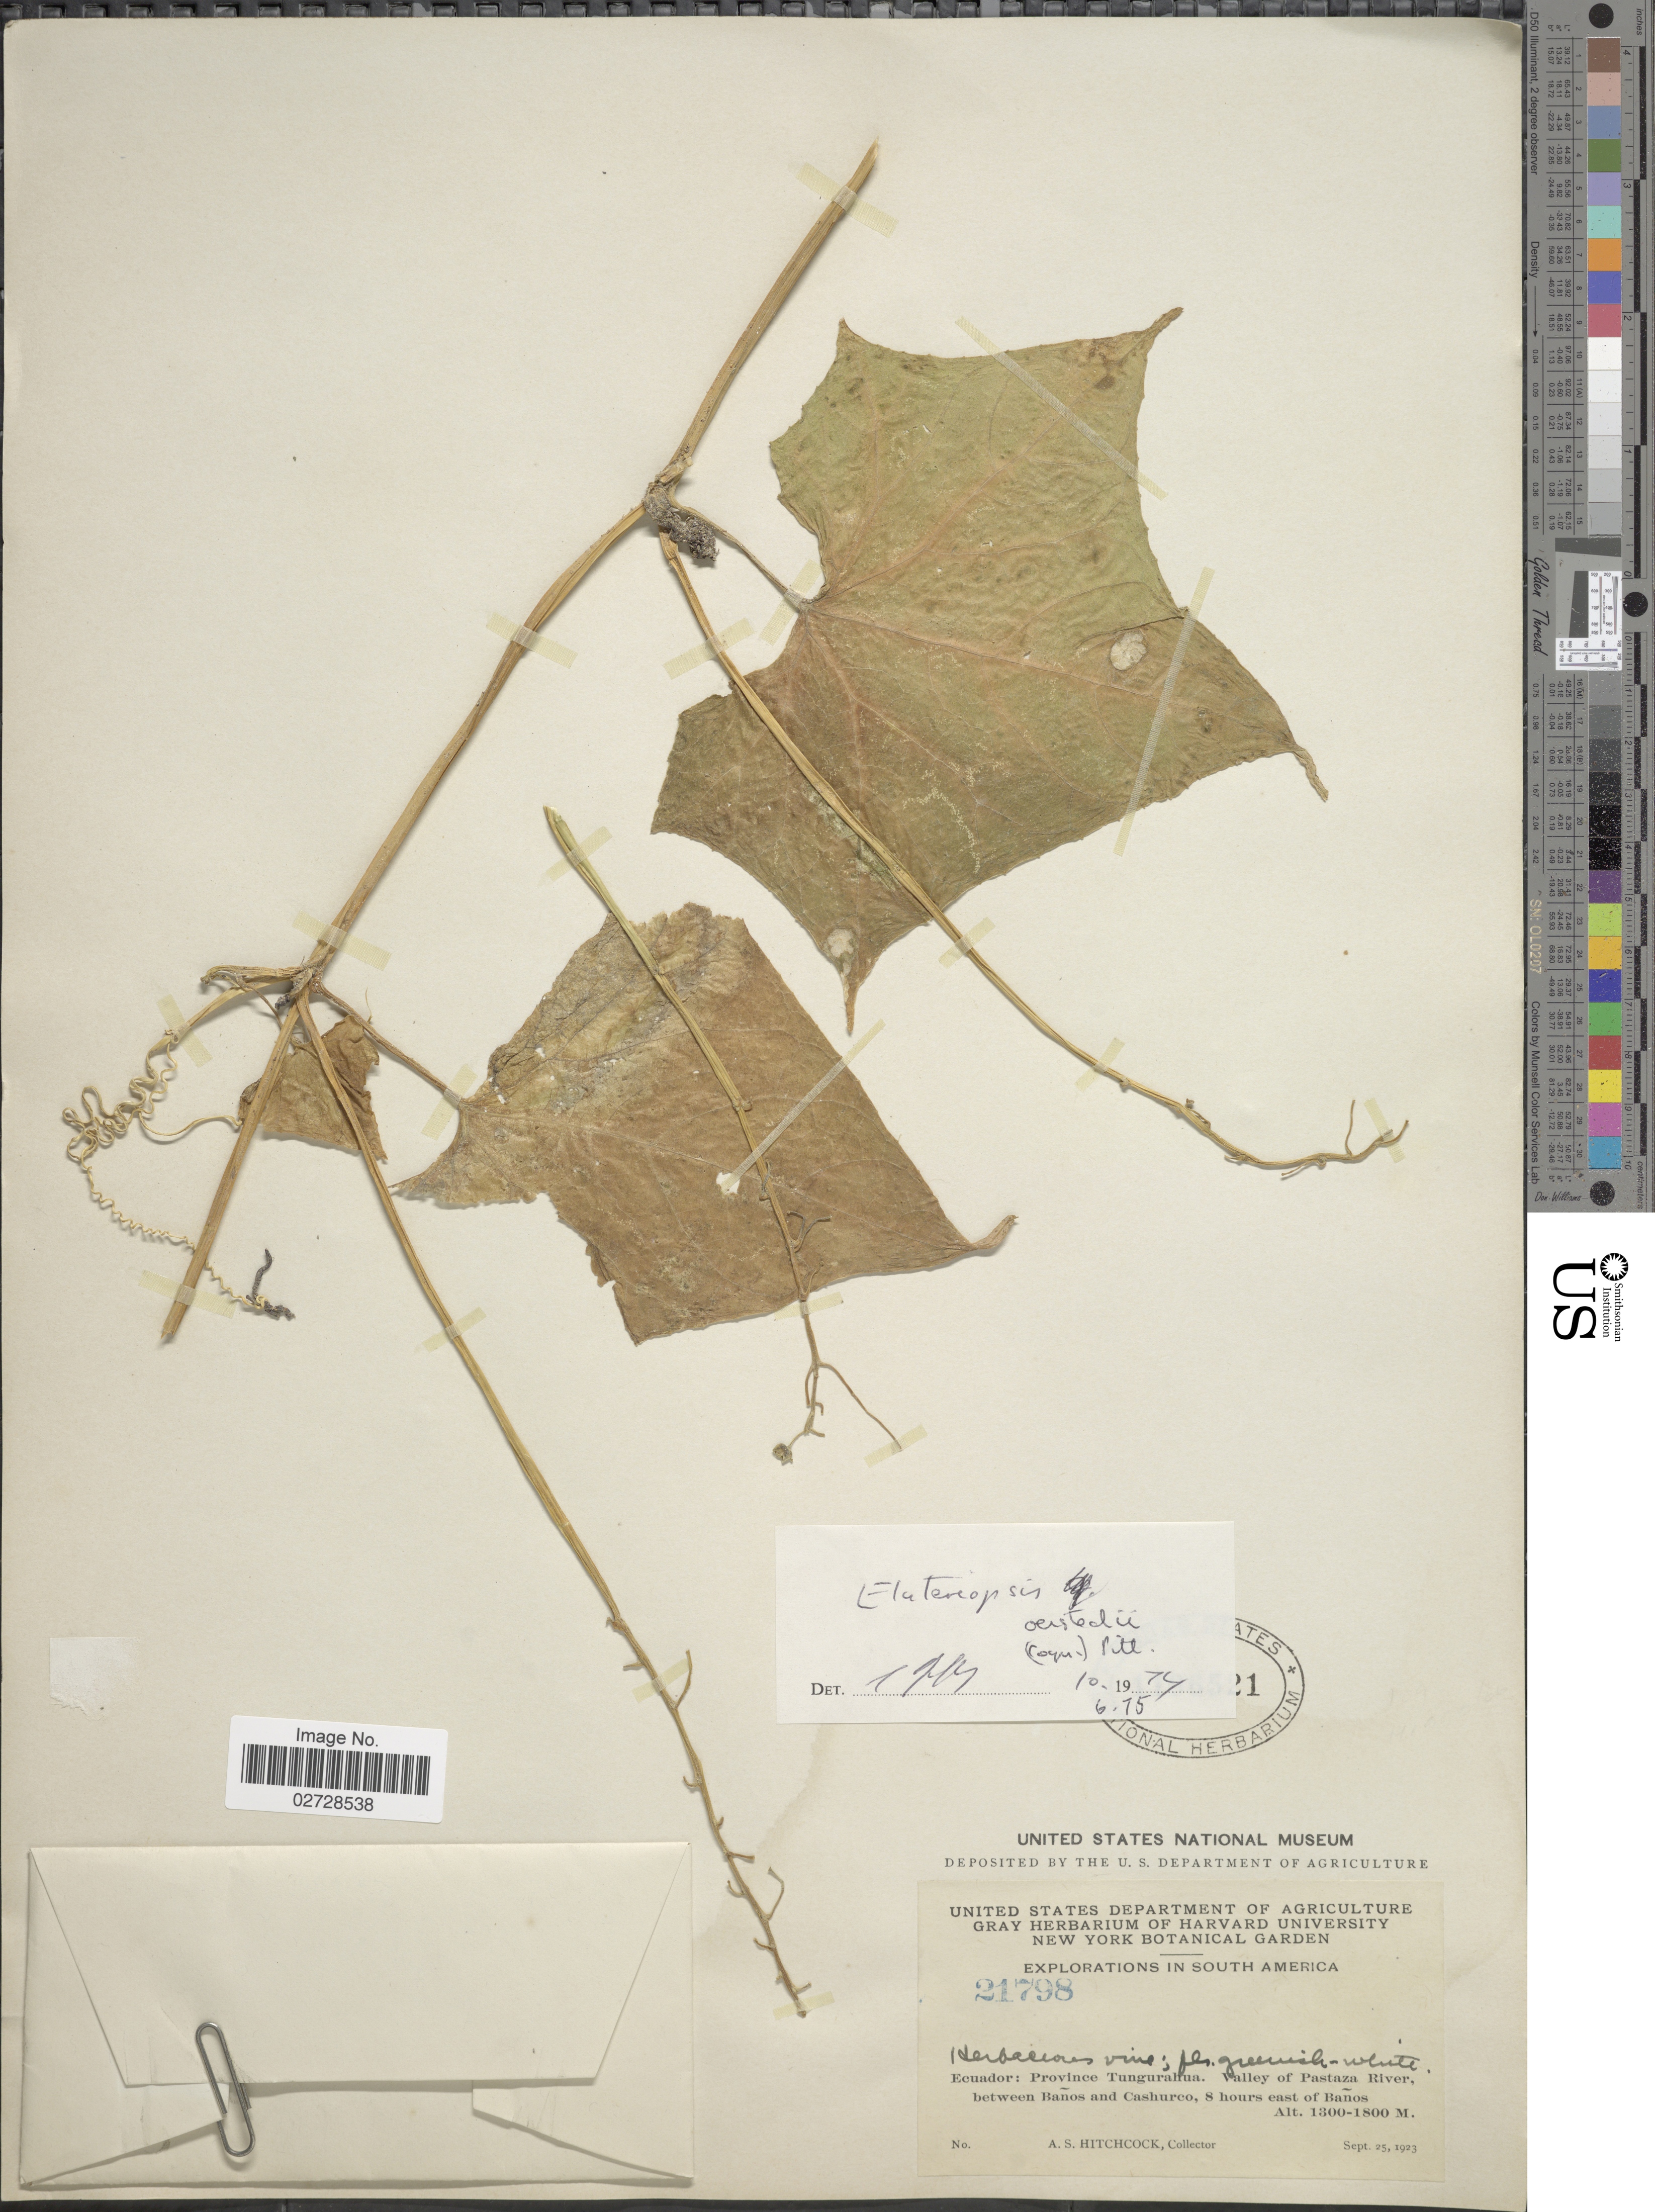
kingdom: Plantae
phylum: Tracheophyta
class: Magnoliopsida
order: Cucurbitales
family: Cucurbitaceae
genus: Hanburia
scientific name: Hanburia oerstedii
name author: (Cogn.) H. Schaef. & S.S. Renner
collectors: A. S. Hitchcock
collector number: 21798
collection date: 1923-09-25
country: Ecuador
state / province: Tungurahua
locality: Valley of Pastaza River, between Banos and Cashurco, 8 hours east of Banos.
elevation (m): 1300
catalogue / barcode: US 1196521